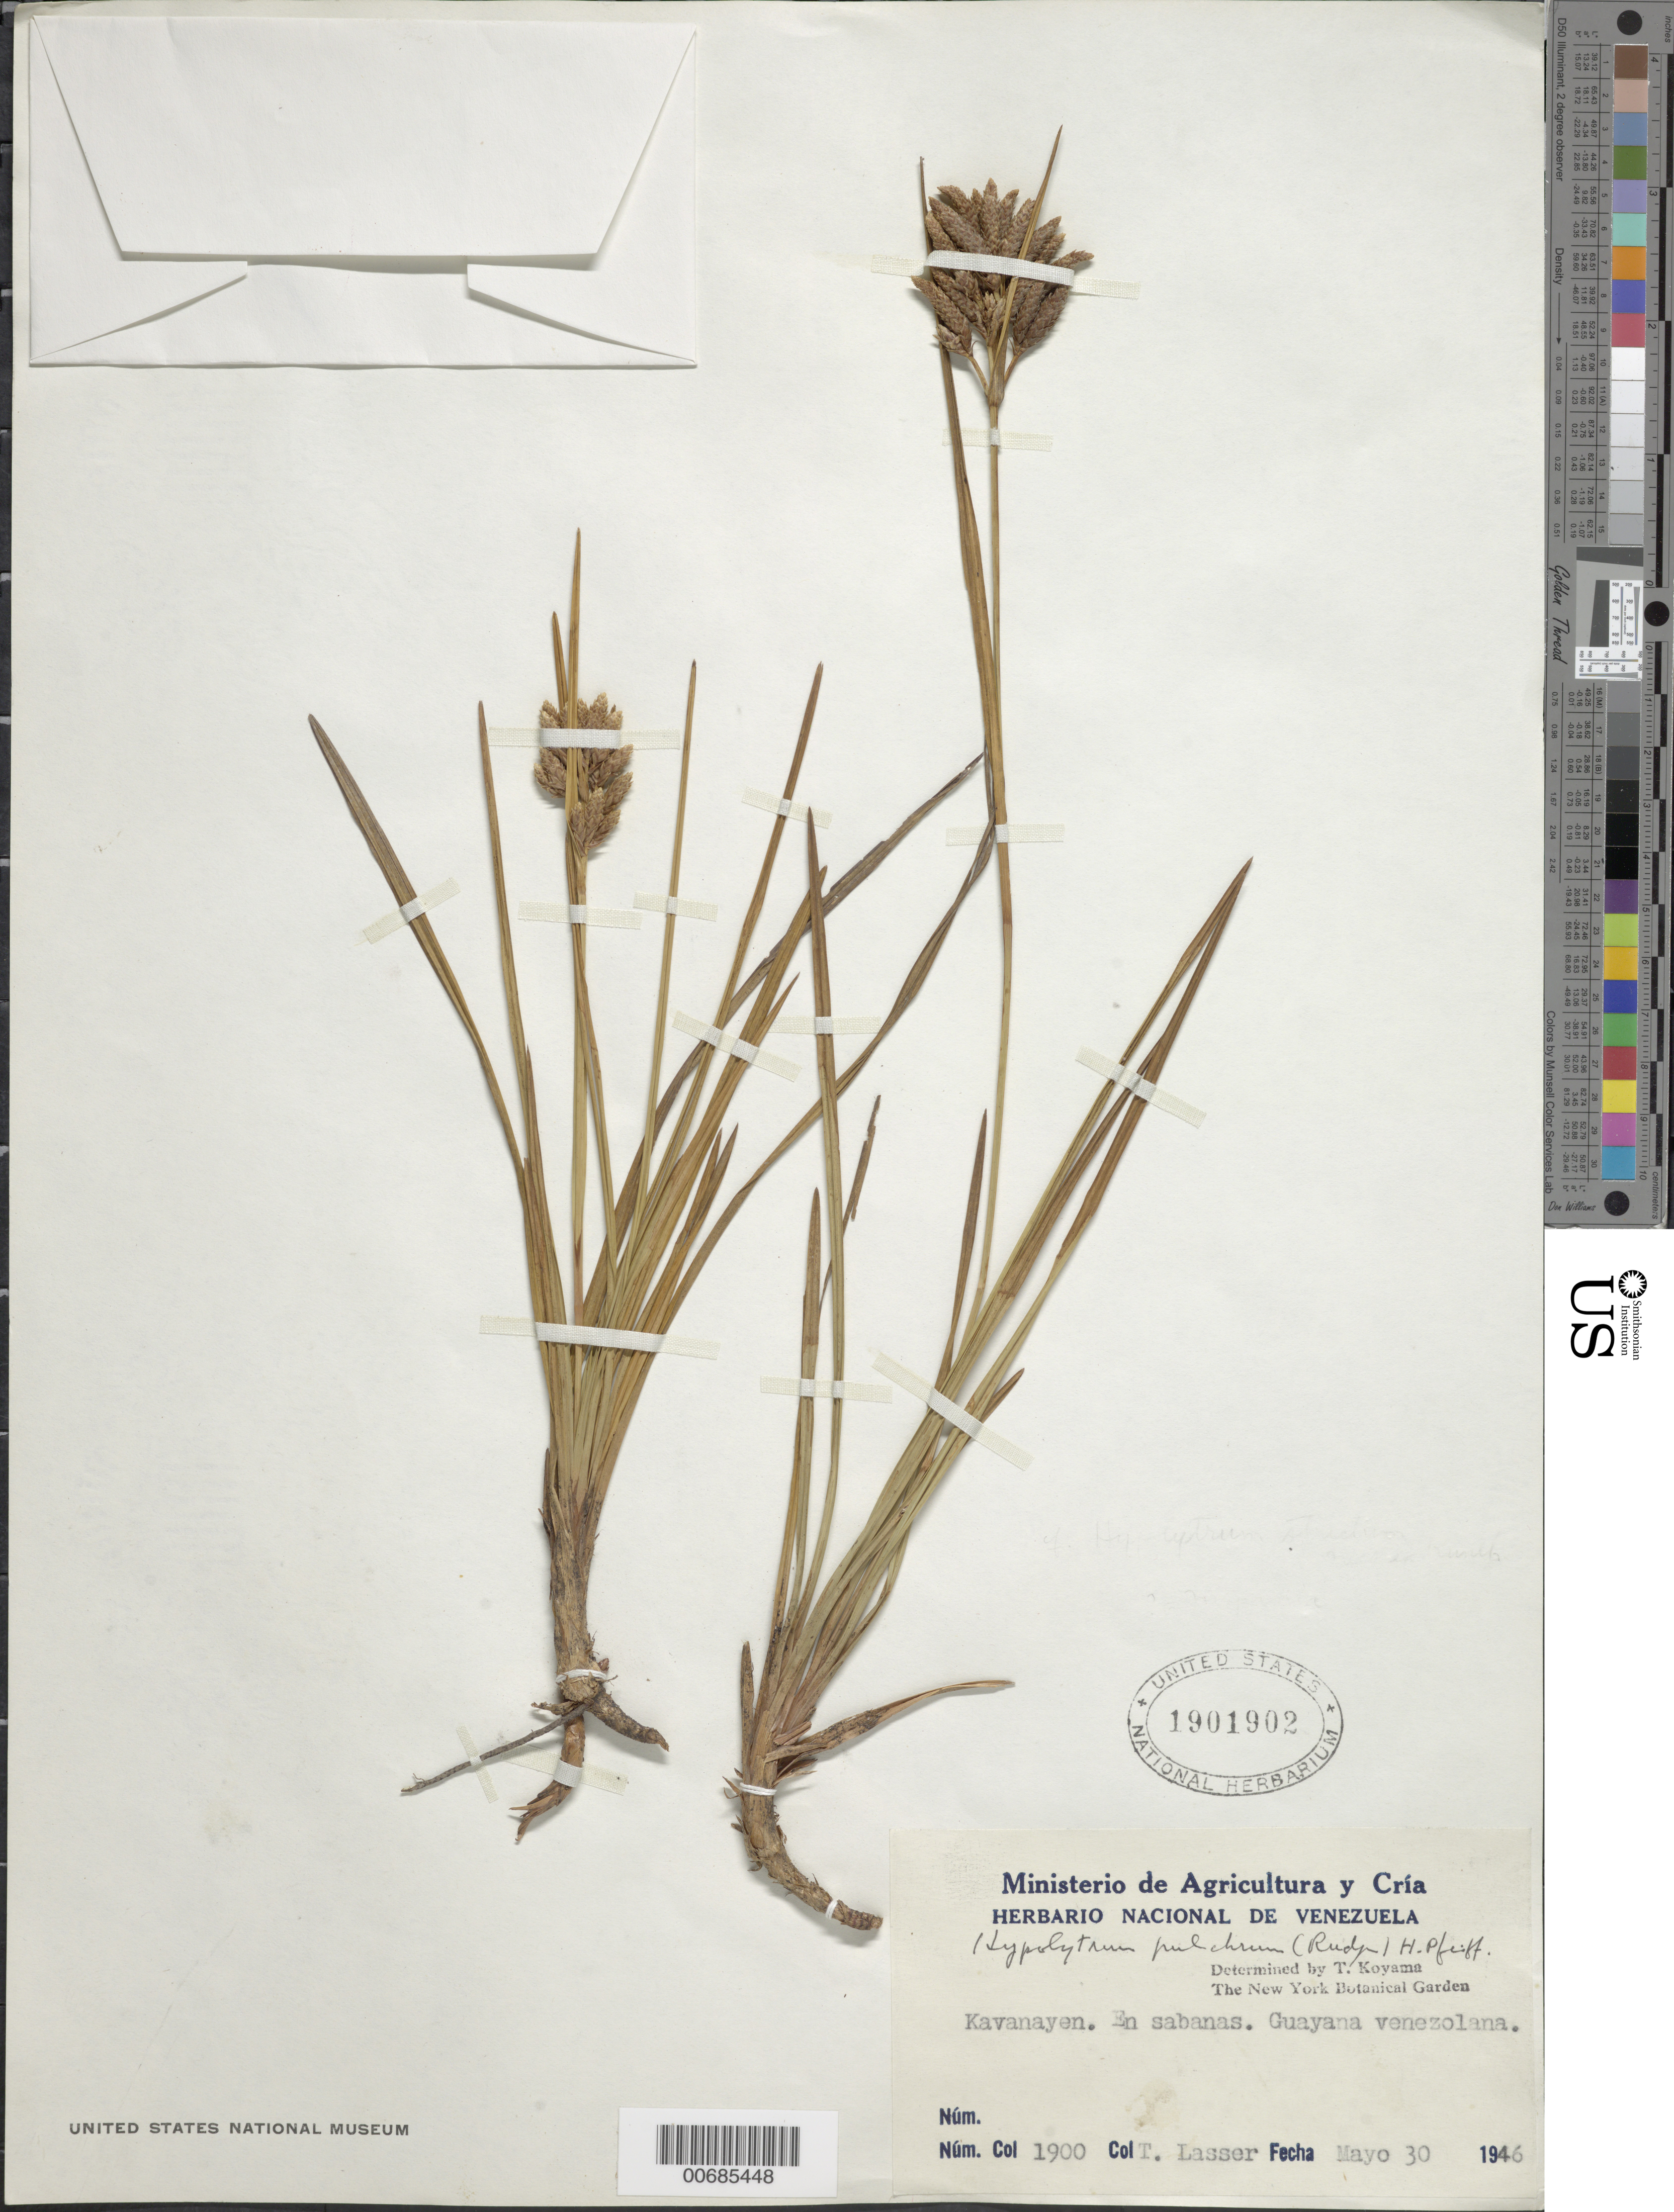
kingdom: Plantae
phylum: Tracheophyta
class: Liliopsida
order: Poales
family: Cyperaceae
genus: Hypolytrum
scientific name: Hypolytrum pulchrum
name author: (Rudge) H. Pfeiff.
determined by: Koyama, Tetsuo M.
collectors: T. Lasser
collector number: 1900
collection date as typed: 30-May-46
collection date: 1946-05-30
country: Venezuela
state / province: Bolívar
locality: Kavanayén, Guayana Venezolana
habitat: Savanna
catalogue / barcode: US 1901902